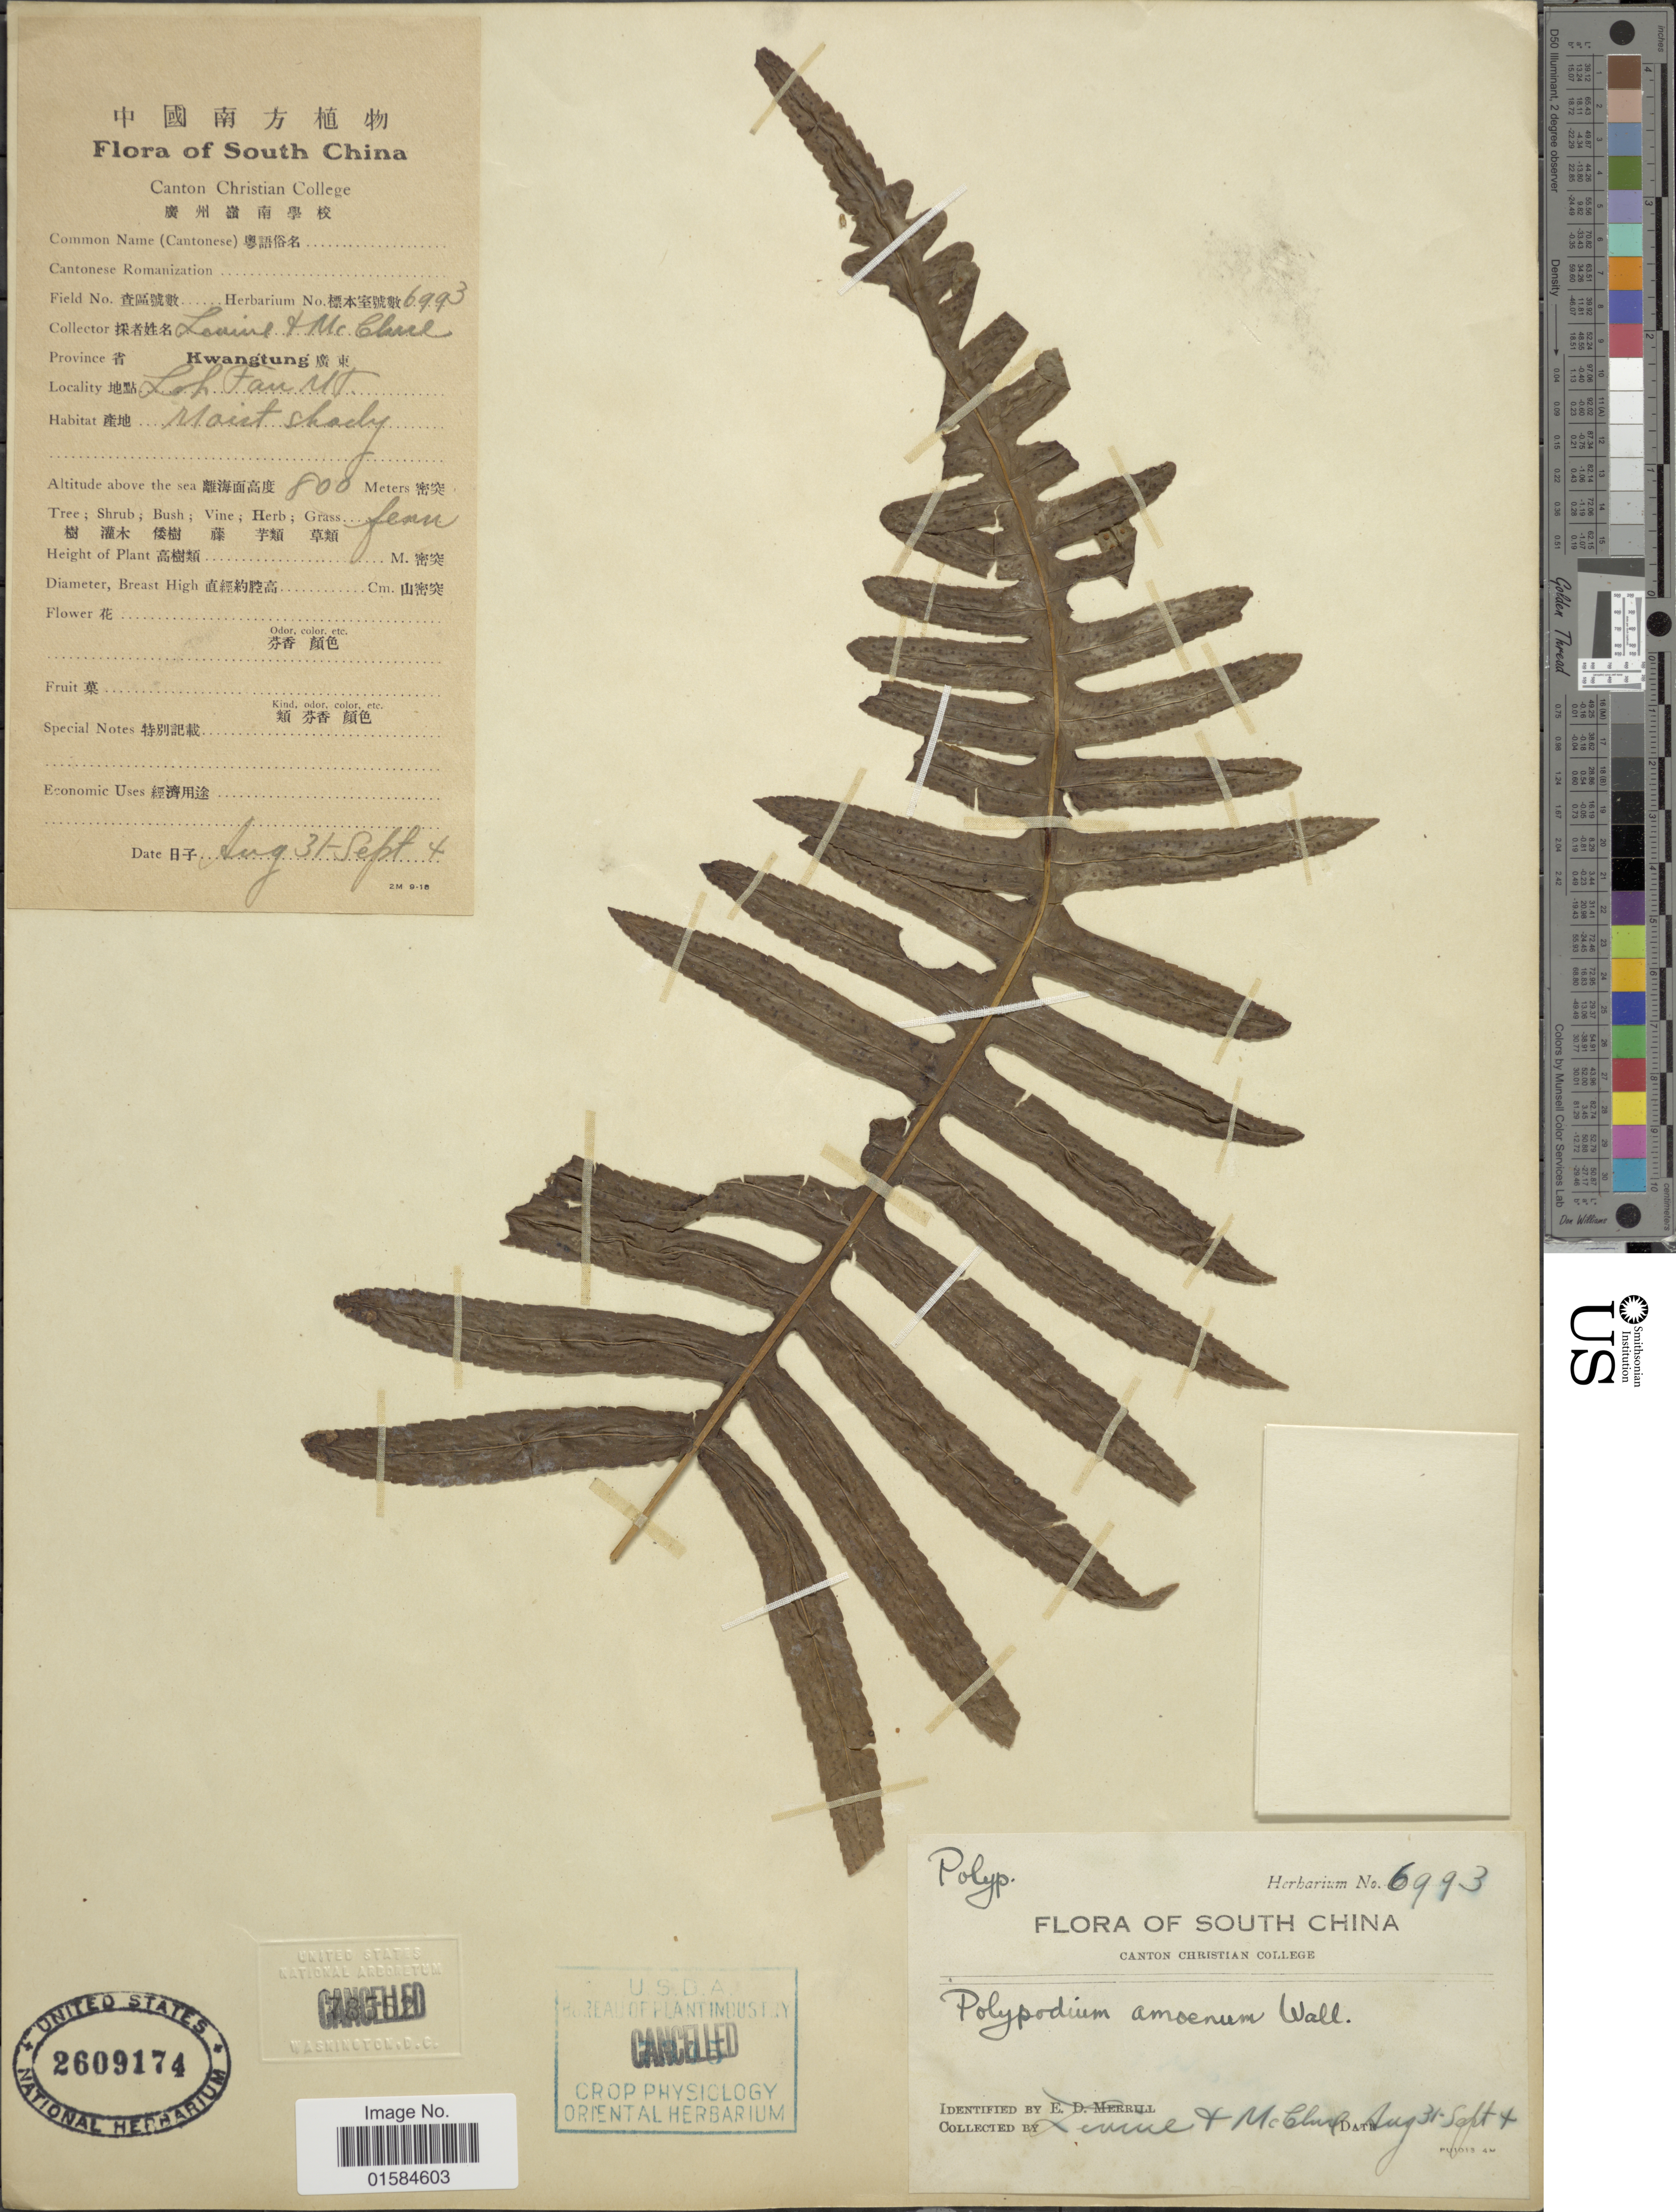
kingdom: Plantae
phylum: Tracheophyta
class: Polypodiopsida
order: Polypodiales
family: Polypodiaceae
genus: Goniophlebium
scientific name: Goniophlebium amoenum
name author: (Wall. ex Mett.) J. Sm.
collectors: -. Levine & McClure, --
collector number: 6993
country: China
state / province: Guangdong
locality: South China, Province Kwangtung, Loh fau Mt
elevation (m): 800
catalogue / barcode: US 2609174